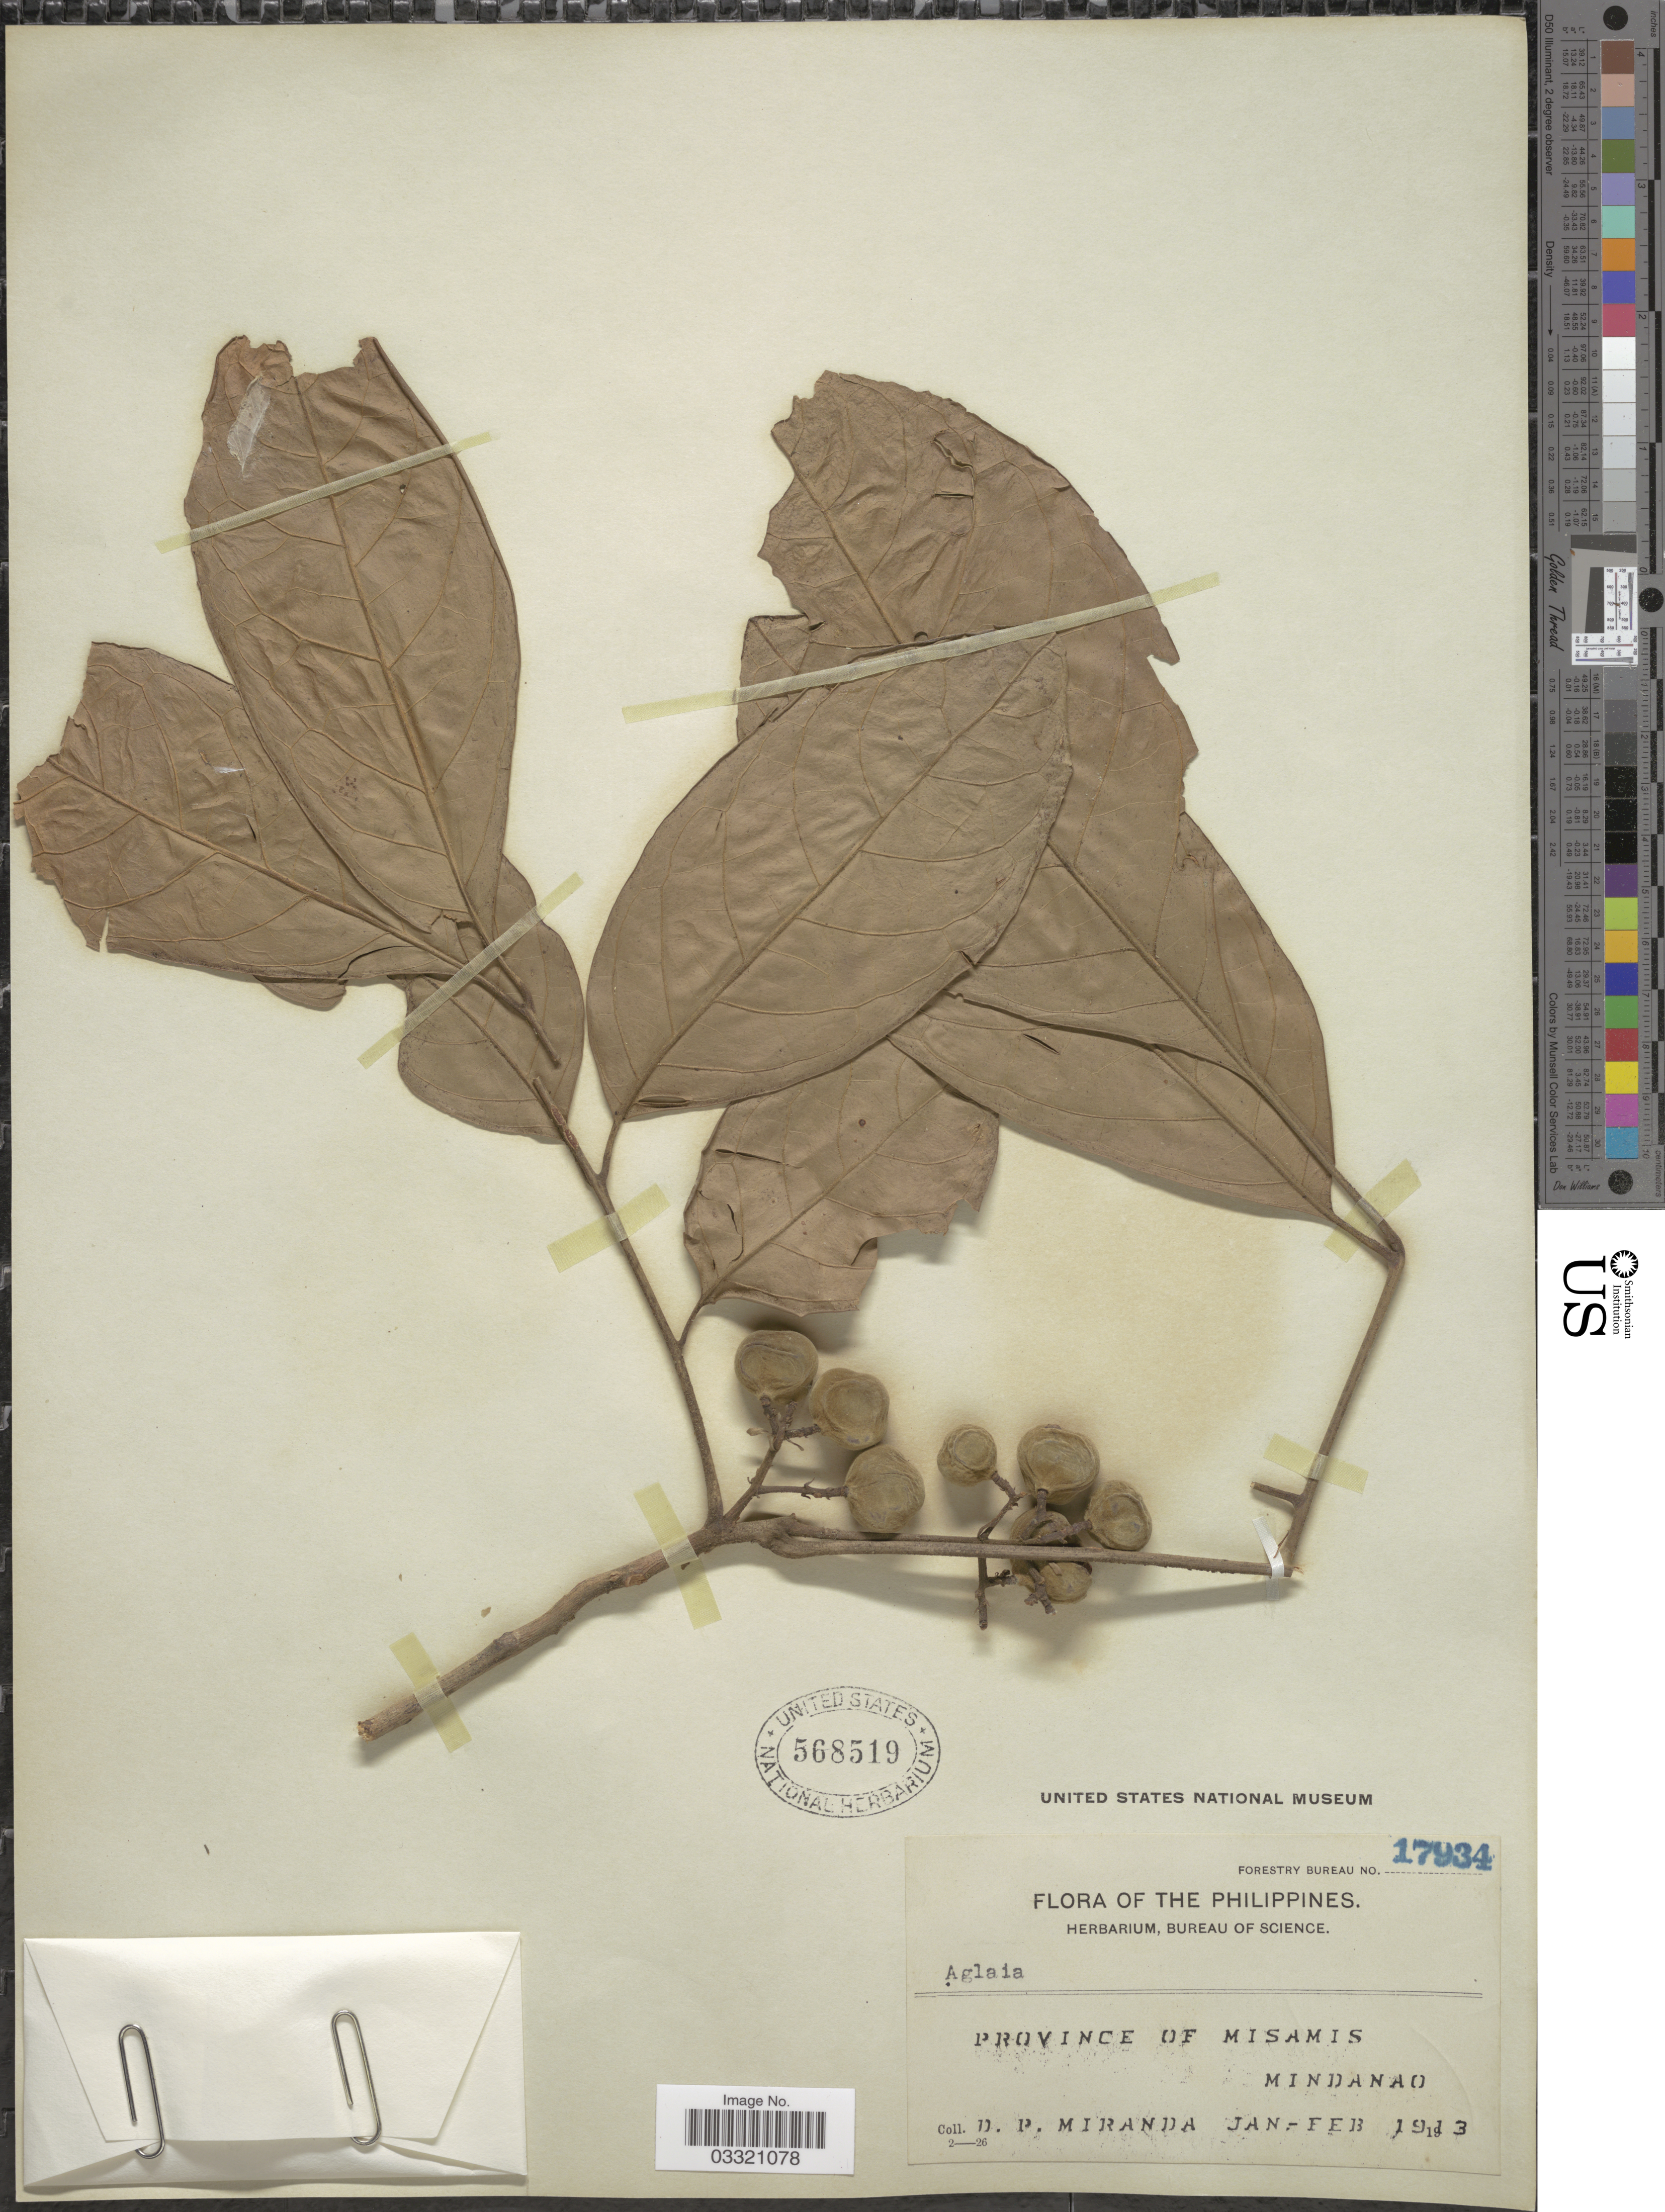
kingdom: Plantae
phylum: Tracheophyta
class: Magnoliopsida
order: Sapindales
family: Meliaceae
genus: Aglaia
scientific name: Aglaia sp.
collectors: D. P. Miranda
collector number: Forestry Bureau 17934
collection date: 1913-01/1913-02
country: Philippines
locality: Province of Misamis. Mindanao.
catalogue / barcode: US 568519